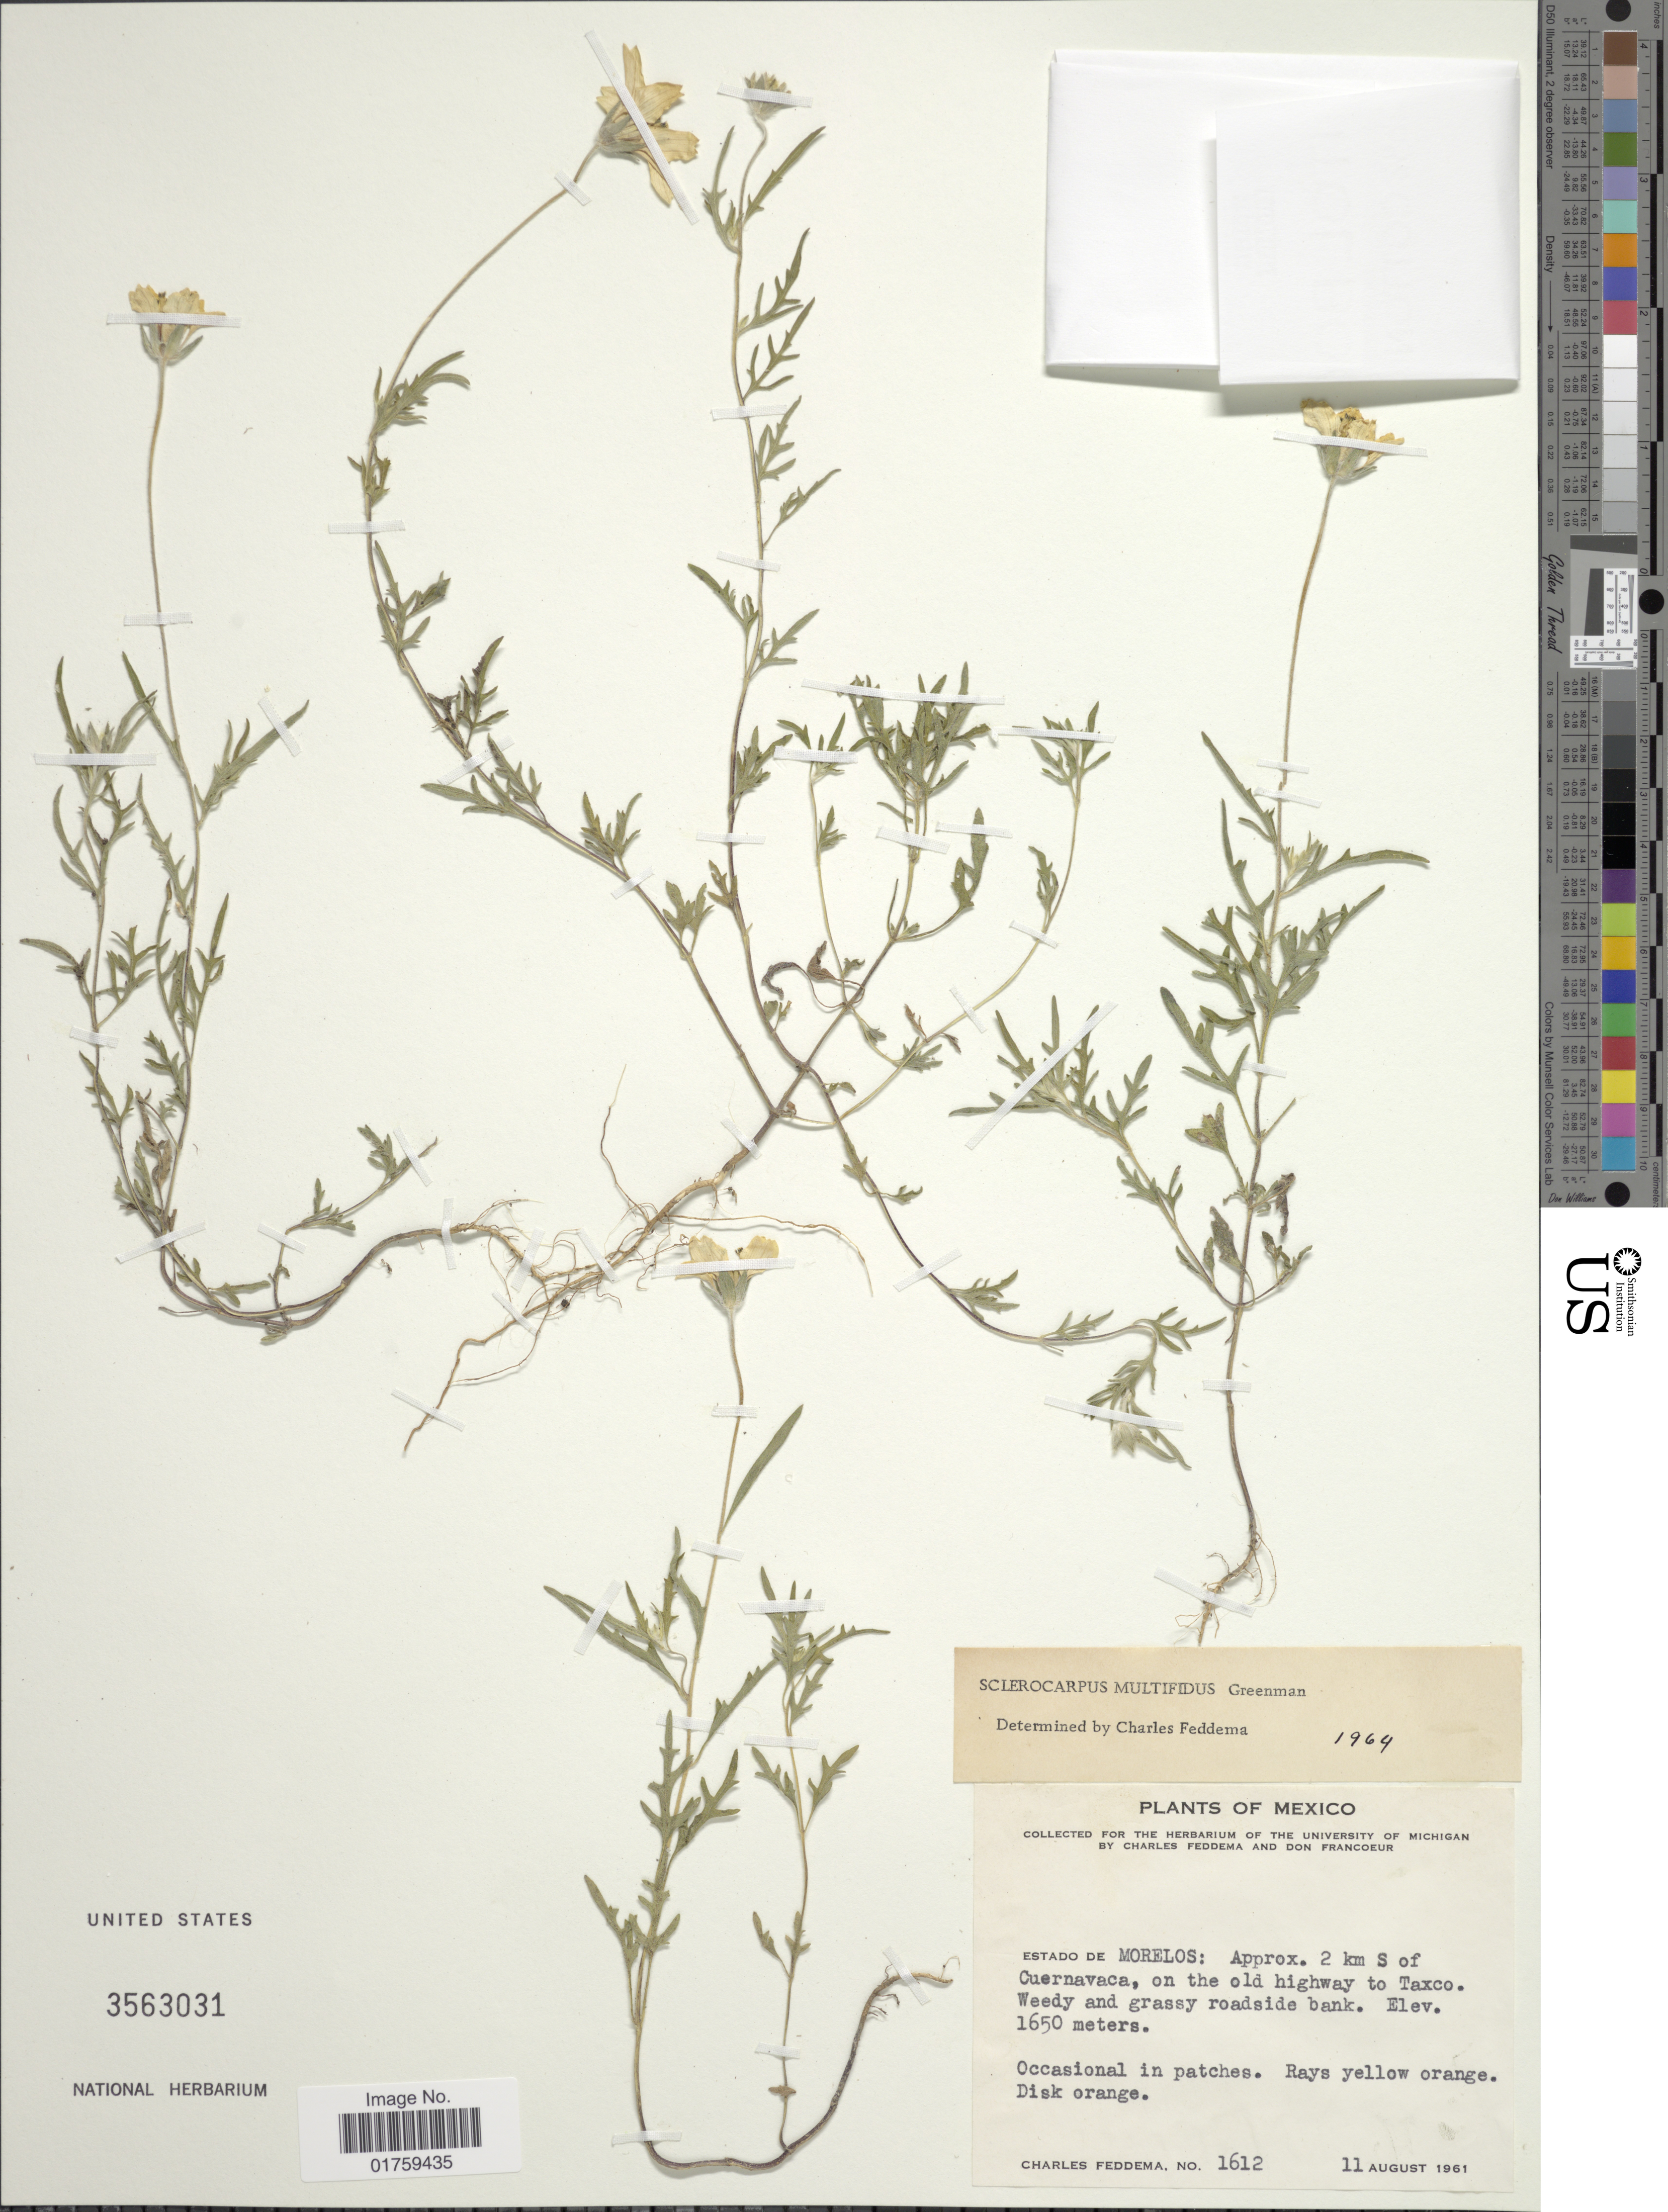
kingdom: Plantae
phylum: Tracheophyta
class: Magnoliopsida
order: Asterales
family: Asteraceae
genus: Sclerocarpus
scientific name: Sclerocarpus multifidus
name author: Greenm.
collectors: C. Feddema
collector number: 1612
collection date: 1961-08-11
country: Mexico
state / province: Morelos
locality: Estado de Morelos: Approx. 2 km S of Cuernavaca, on the old highway to Taxco.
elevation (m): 1650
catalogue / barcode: US 3563031